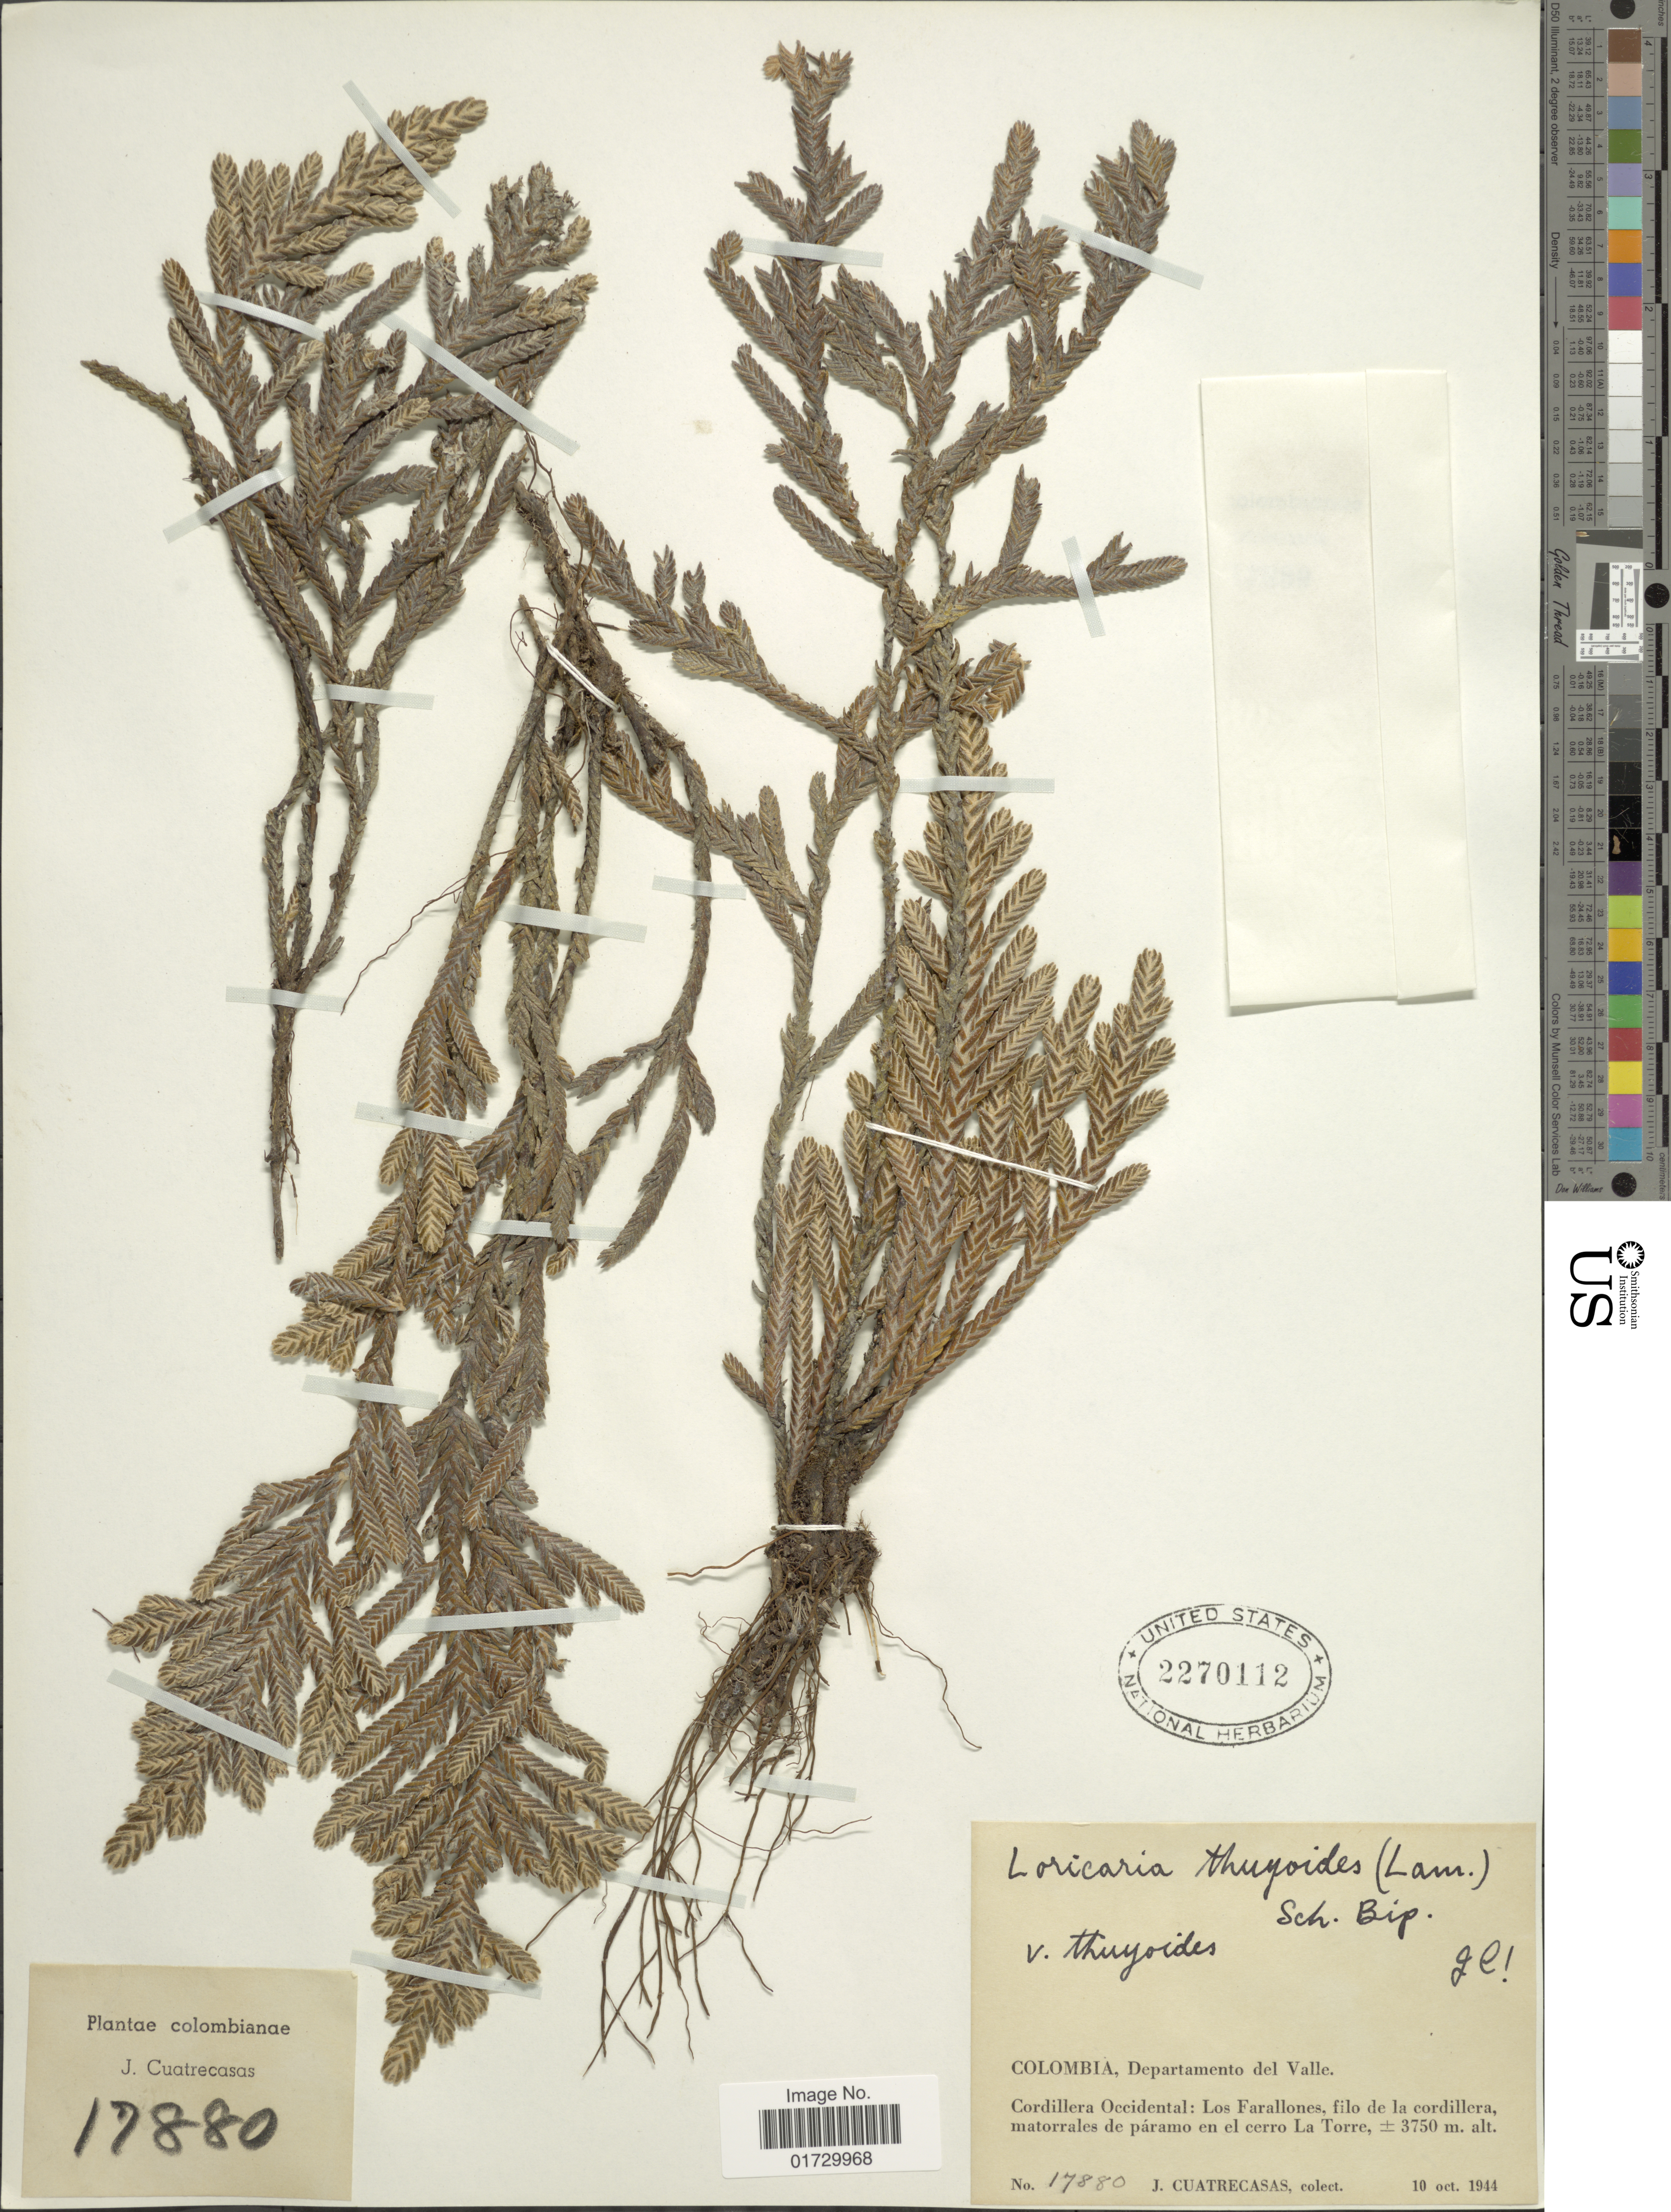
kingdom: Plantae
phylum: Tracheophyta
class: Magnoliopsida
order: Asterales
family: Asteraceae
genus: Loricaria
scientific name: Loricaria thuyoides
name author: (Lam.) Sch. Bip.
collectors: J. Cuatrecasas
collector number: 17880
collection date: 1944-10-10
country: Colombia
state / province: Valle del Cauca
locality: Departamento del Valle, Cordillera Occidental: Los Farallones, filo de la cordillera, matorrales de paramo en en cerro La Torre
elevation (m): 3750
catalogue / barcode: US 2270112